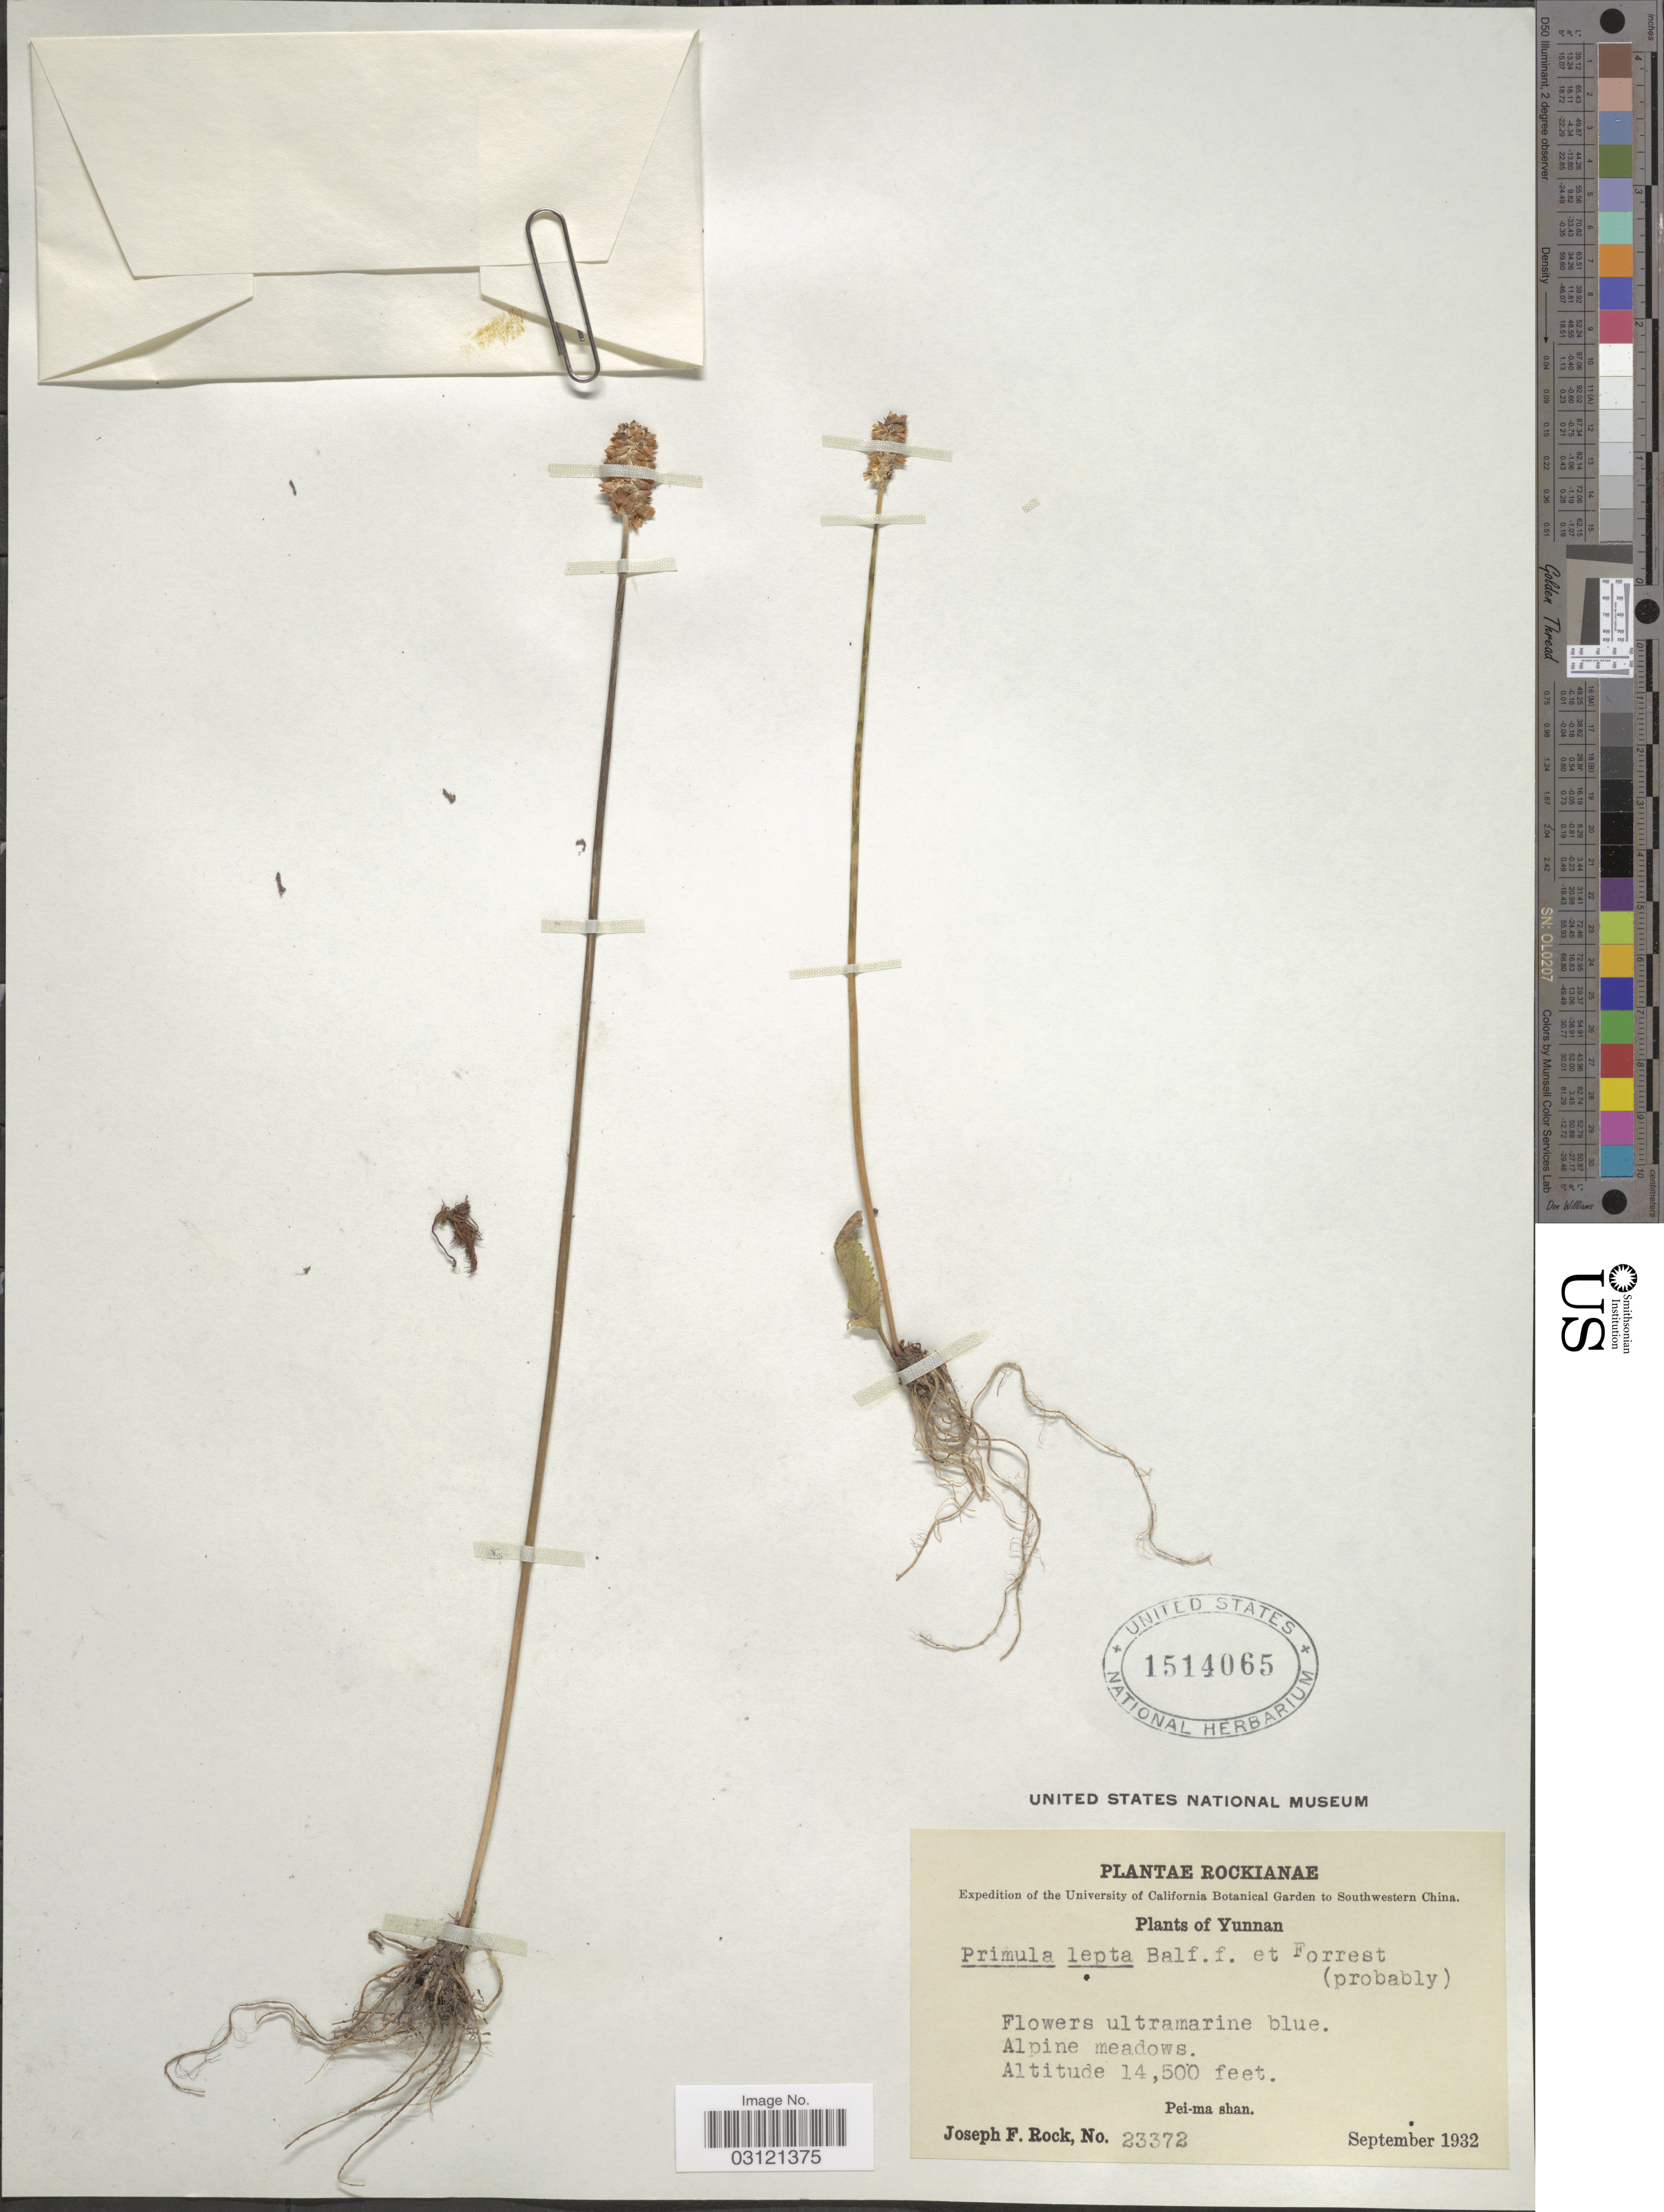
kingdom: Plantae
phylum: Tracheophyta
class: Magnoliopsida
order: Ericales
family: Primulaceae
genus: Primula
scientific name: Primula lepta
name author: Balf. f. & Forrest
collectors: J. F. Rock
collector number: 23372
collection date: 1932-09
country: China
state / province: Yunnan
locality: Southwestern China. Alpine meadows. Pei-ma shan.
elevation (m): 4420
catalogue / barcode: US 1514065